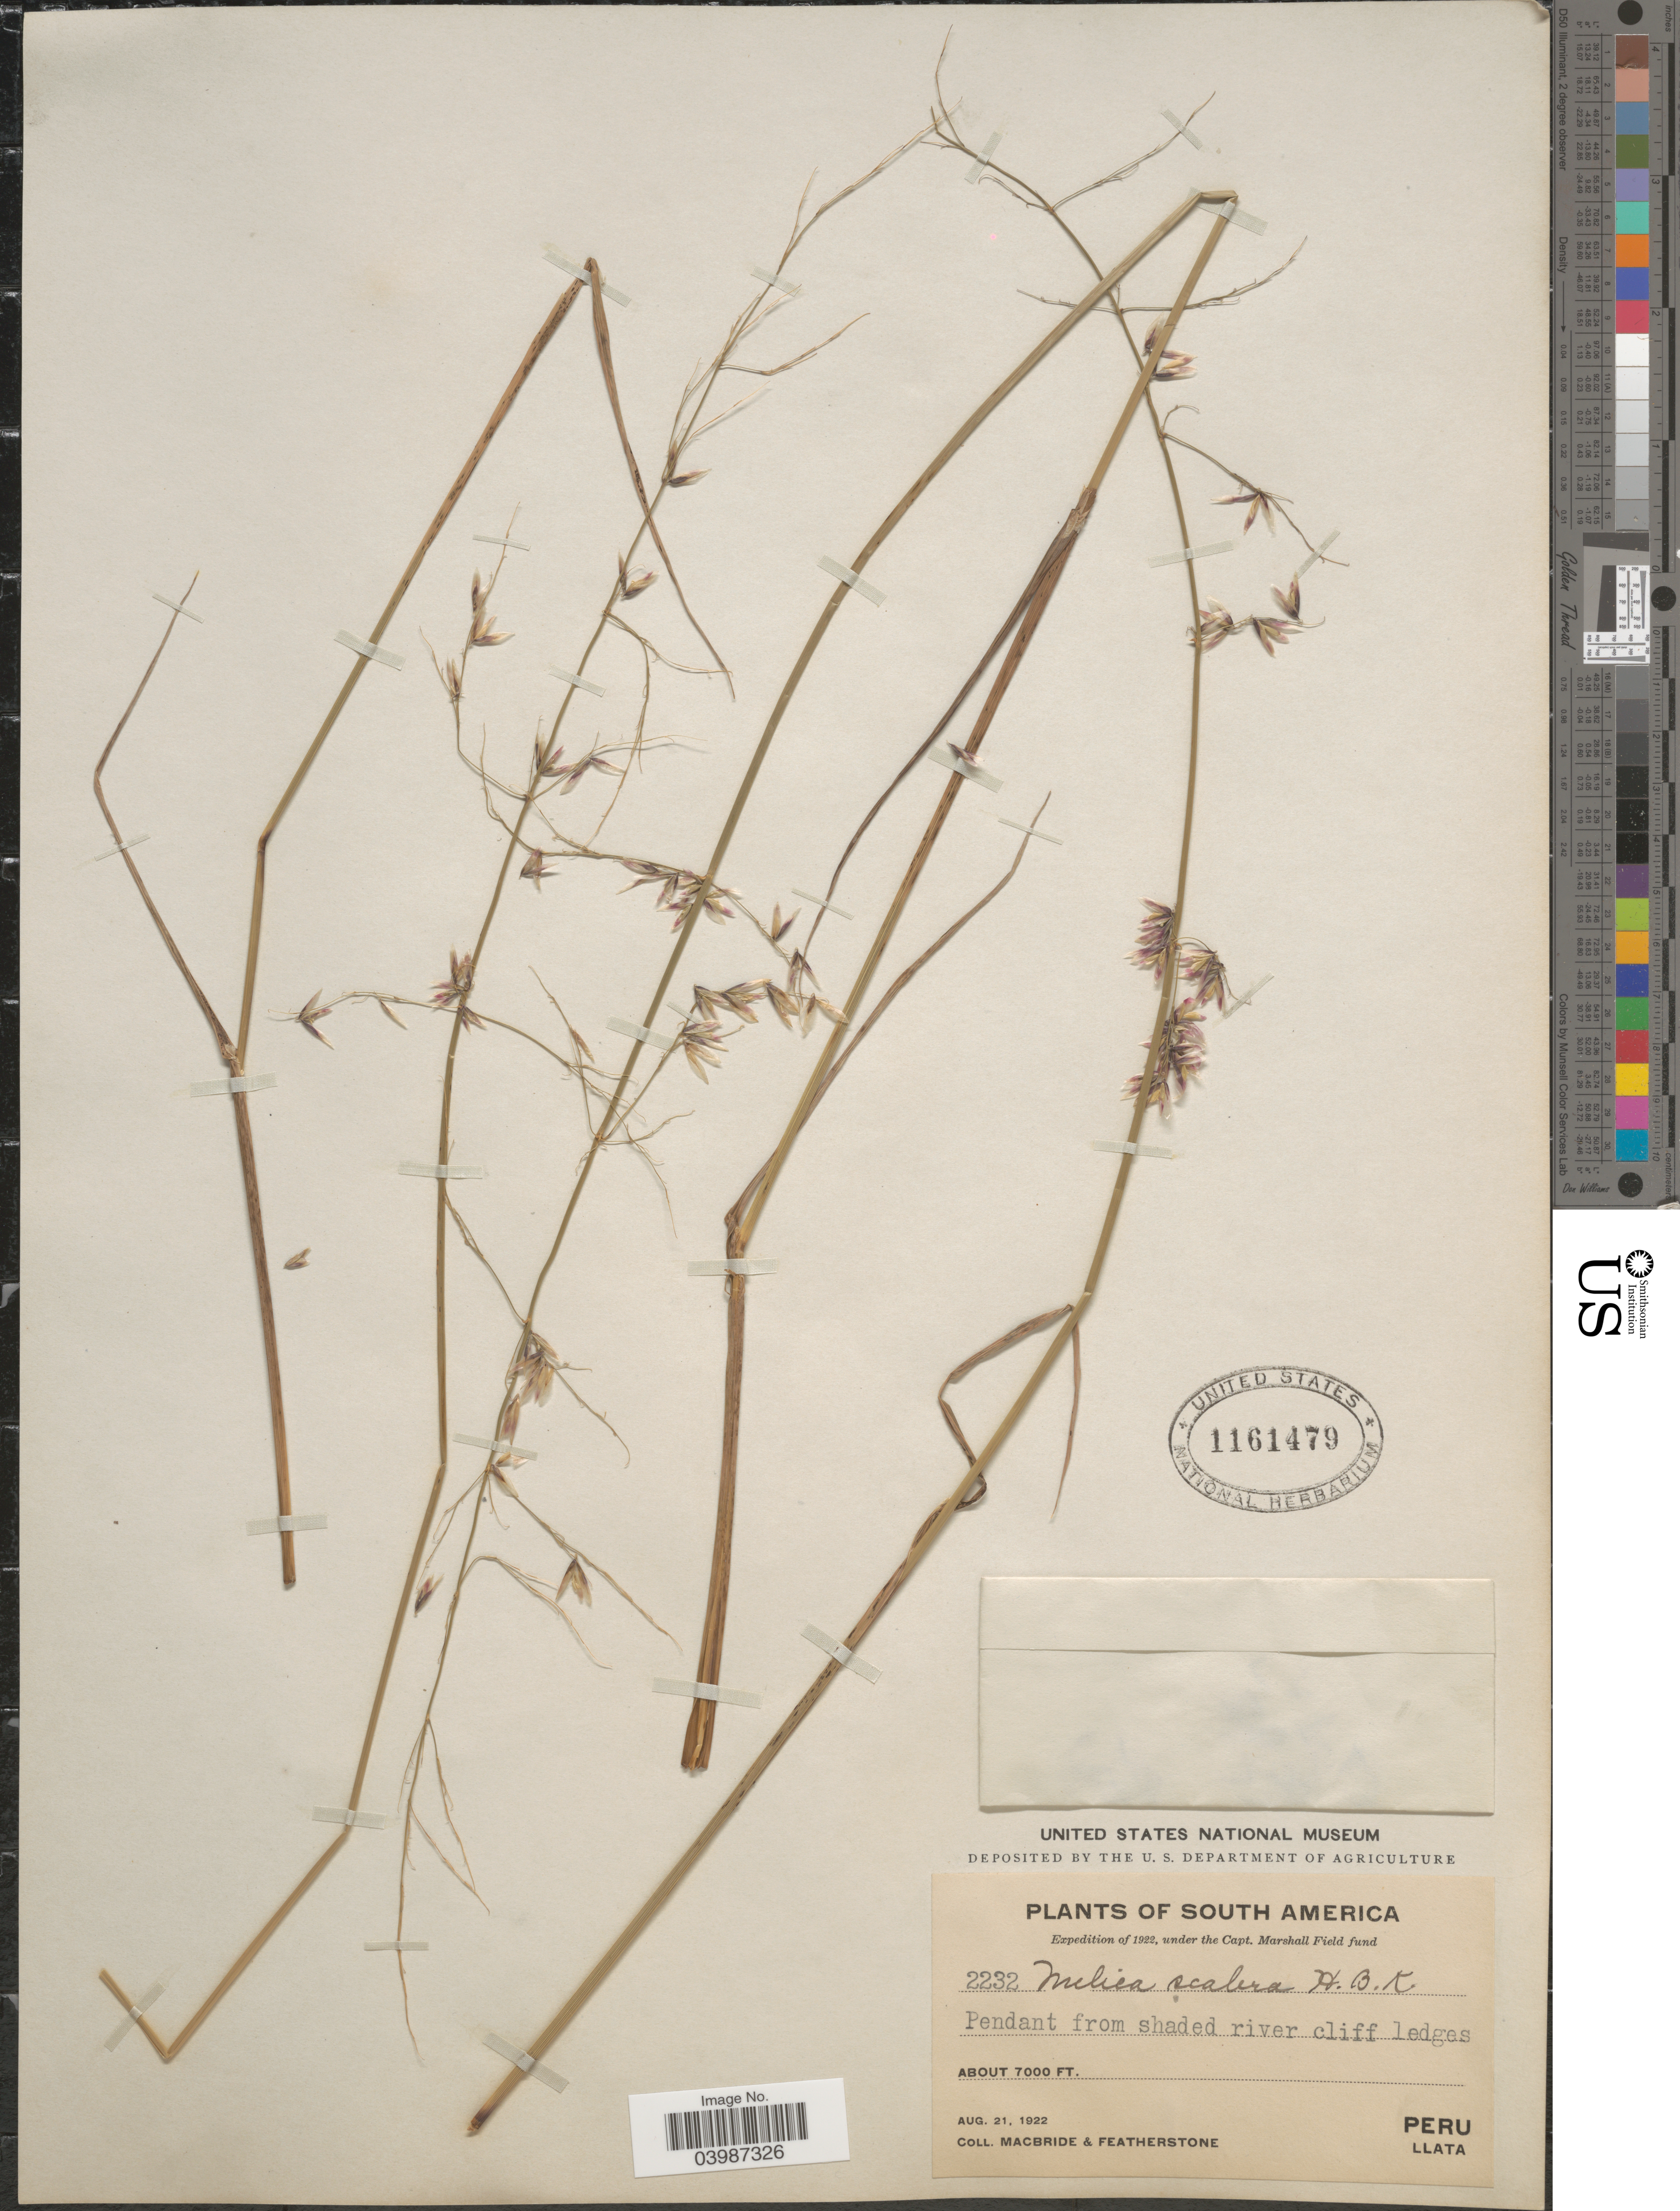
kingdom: Plantae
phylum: Tracheophyta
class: Liliopsida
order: Poales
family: Poaceae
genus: Melica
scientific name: Melica scabra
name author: Kunth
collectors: Macbride, -- & -. Featherstone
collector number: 2232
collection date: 1922-08-21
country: Peru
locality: Pendant from shaded river cliff ledges. Llata.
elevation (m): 2134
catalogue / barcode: US 1161479